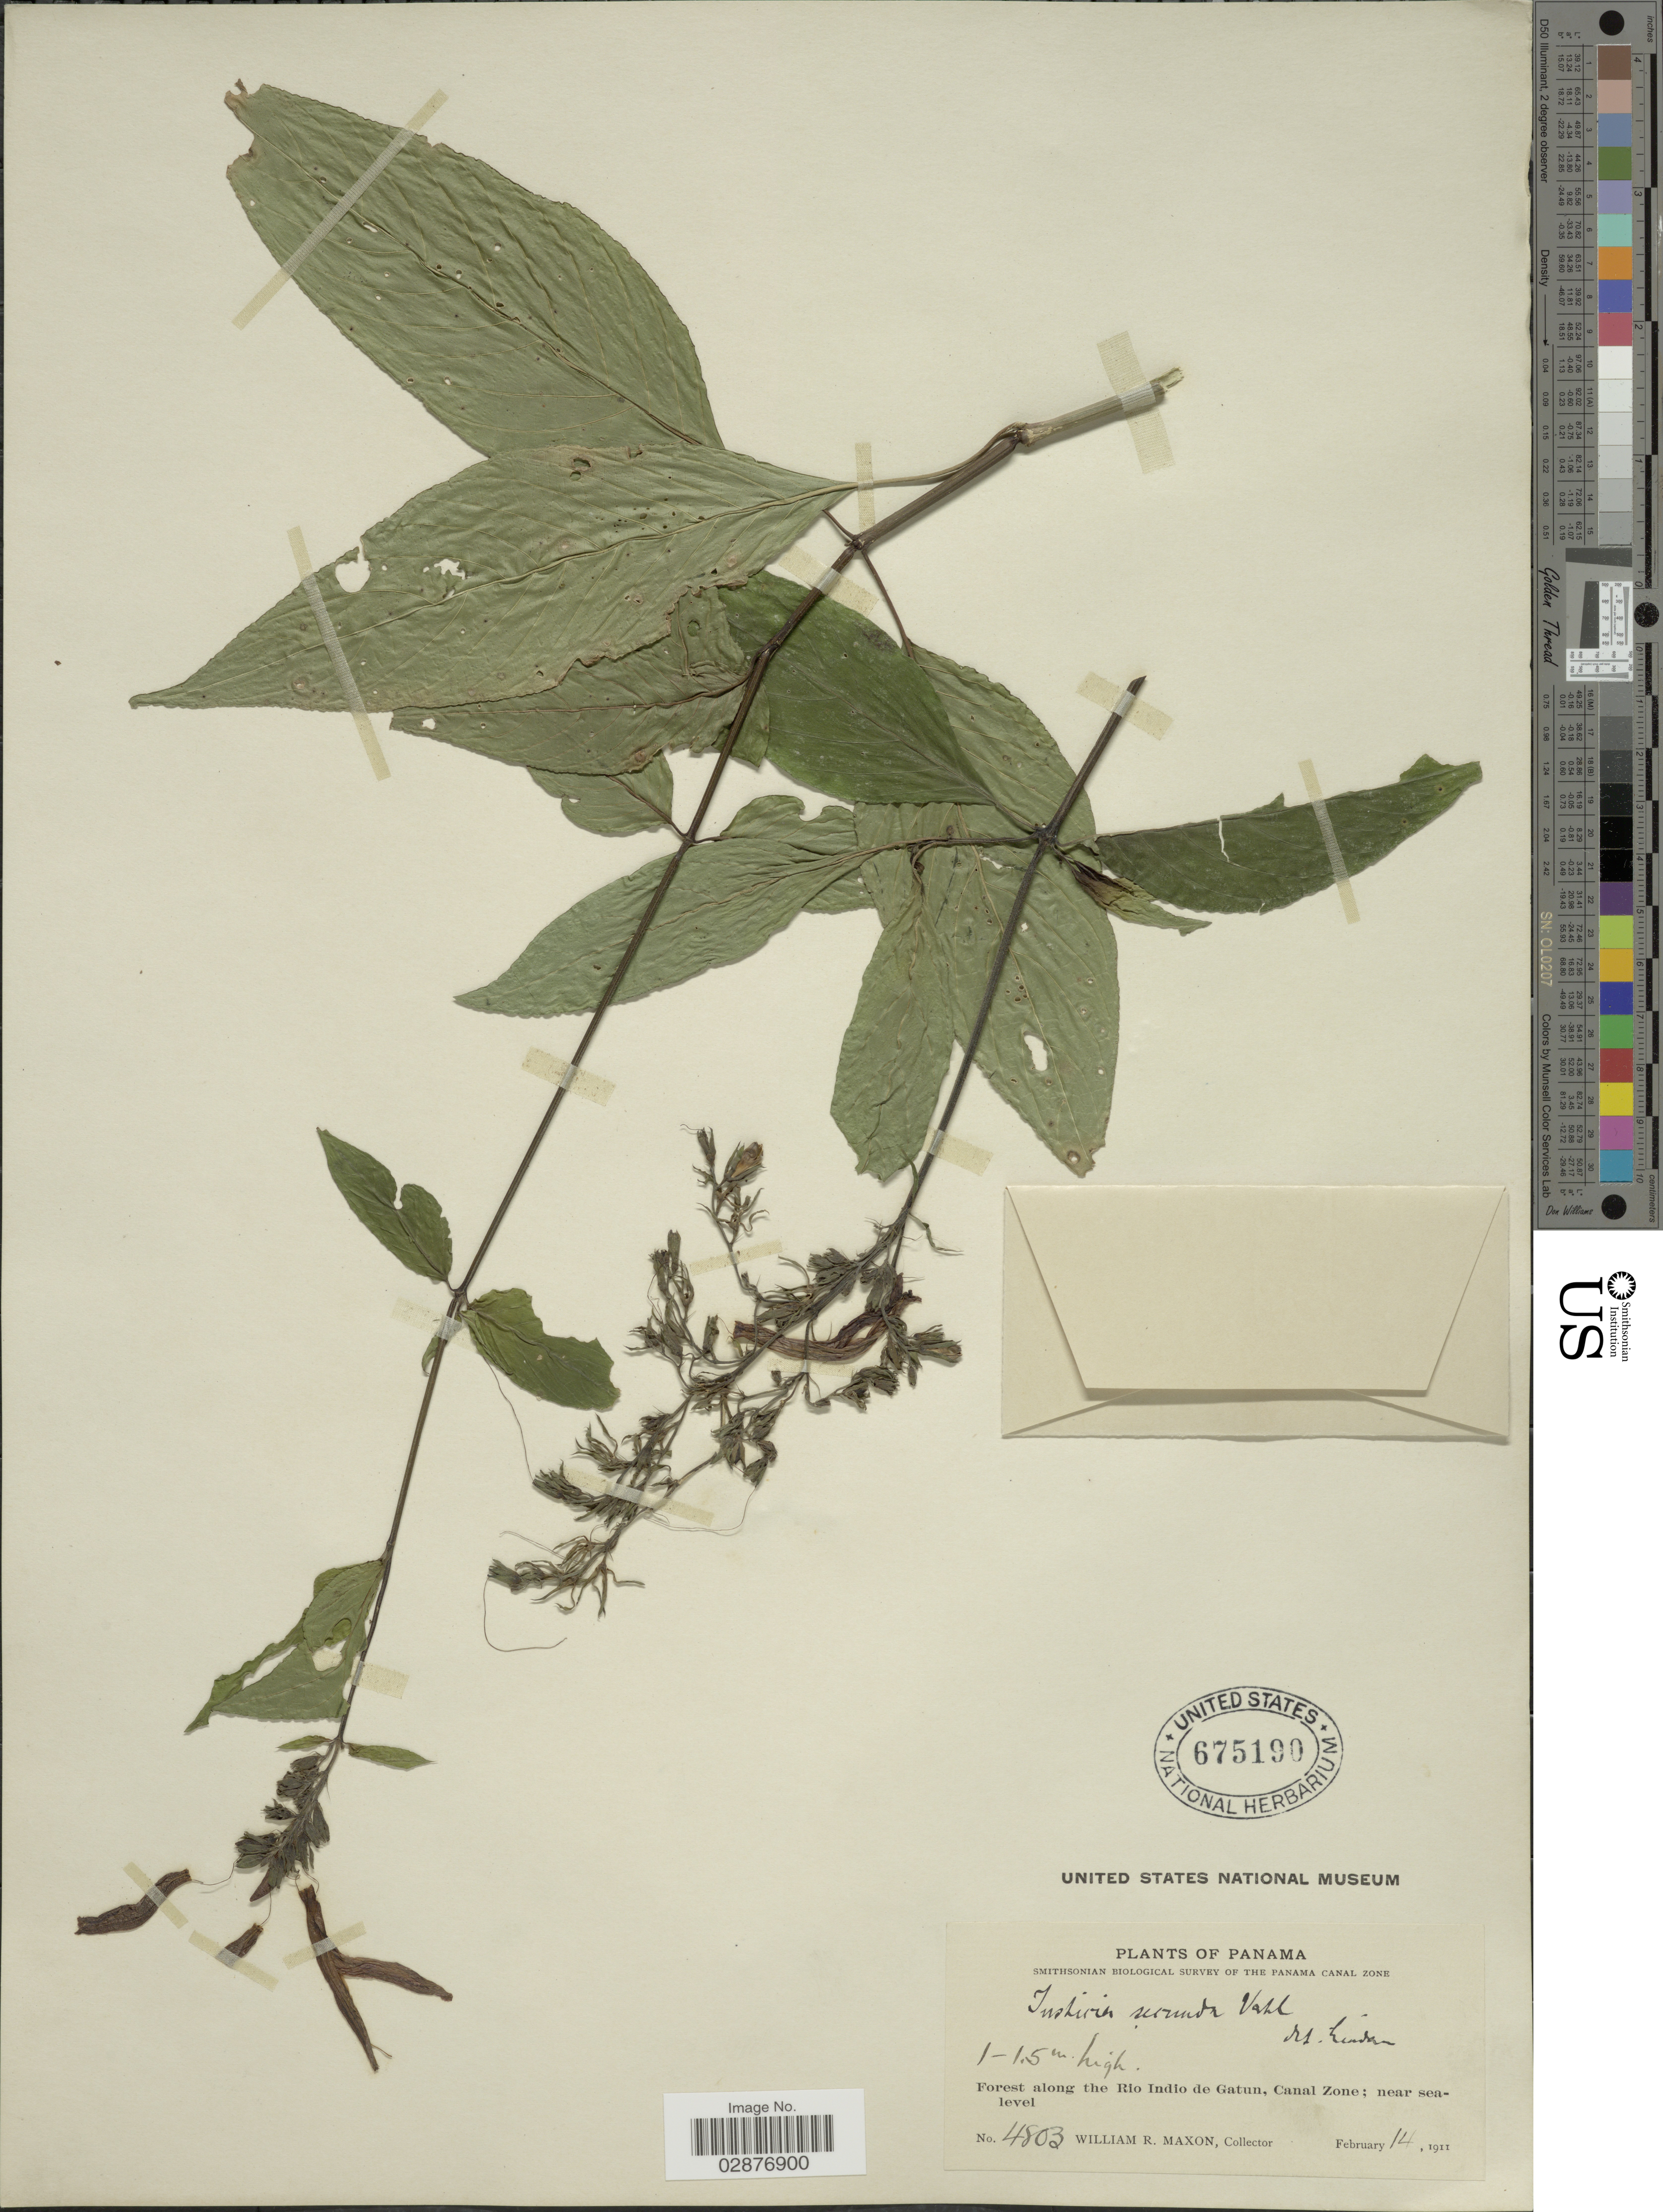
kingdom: Plantae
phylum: Tracheophyta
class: Magnoliopsida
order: Lamiales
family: Acanthaceae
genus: Justicia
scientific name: Justicia secunda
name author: Vahl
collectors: W. R. Maxon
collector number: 4803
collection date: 1911-02-14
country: Panama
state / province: Colón / Panamá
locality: Forest along the Rio Indio de Gatun, Canal Zone.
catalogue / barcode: US 675190